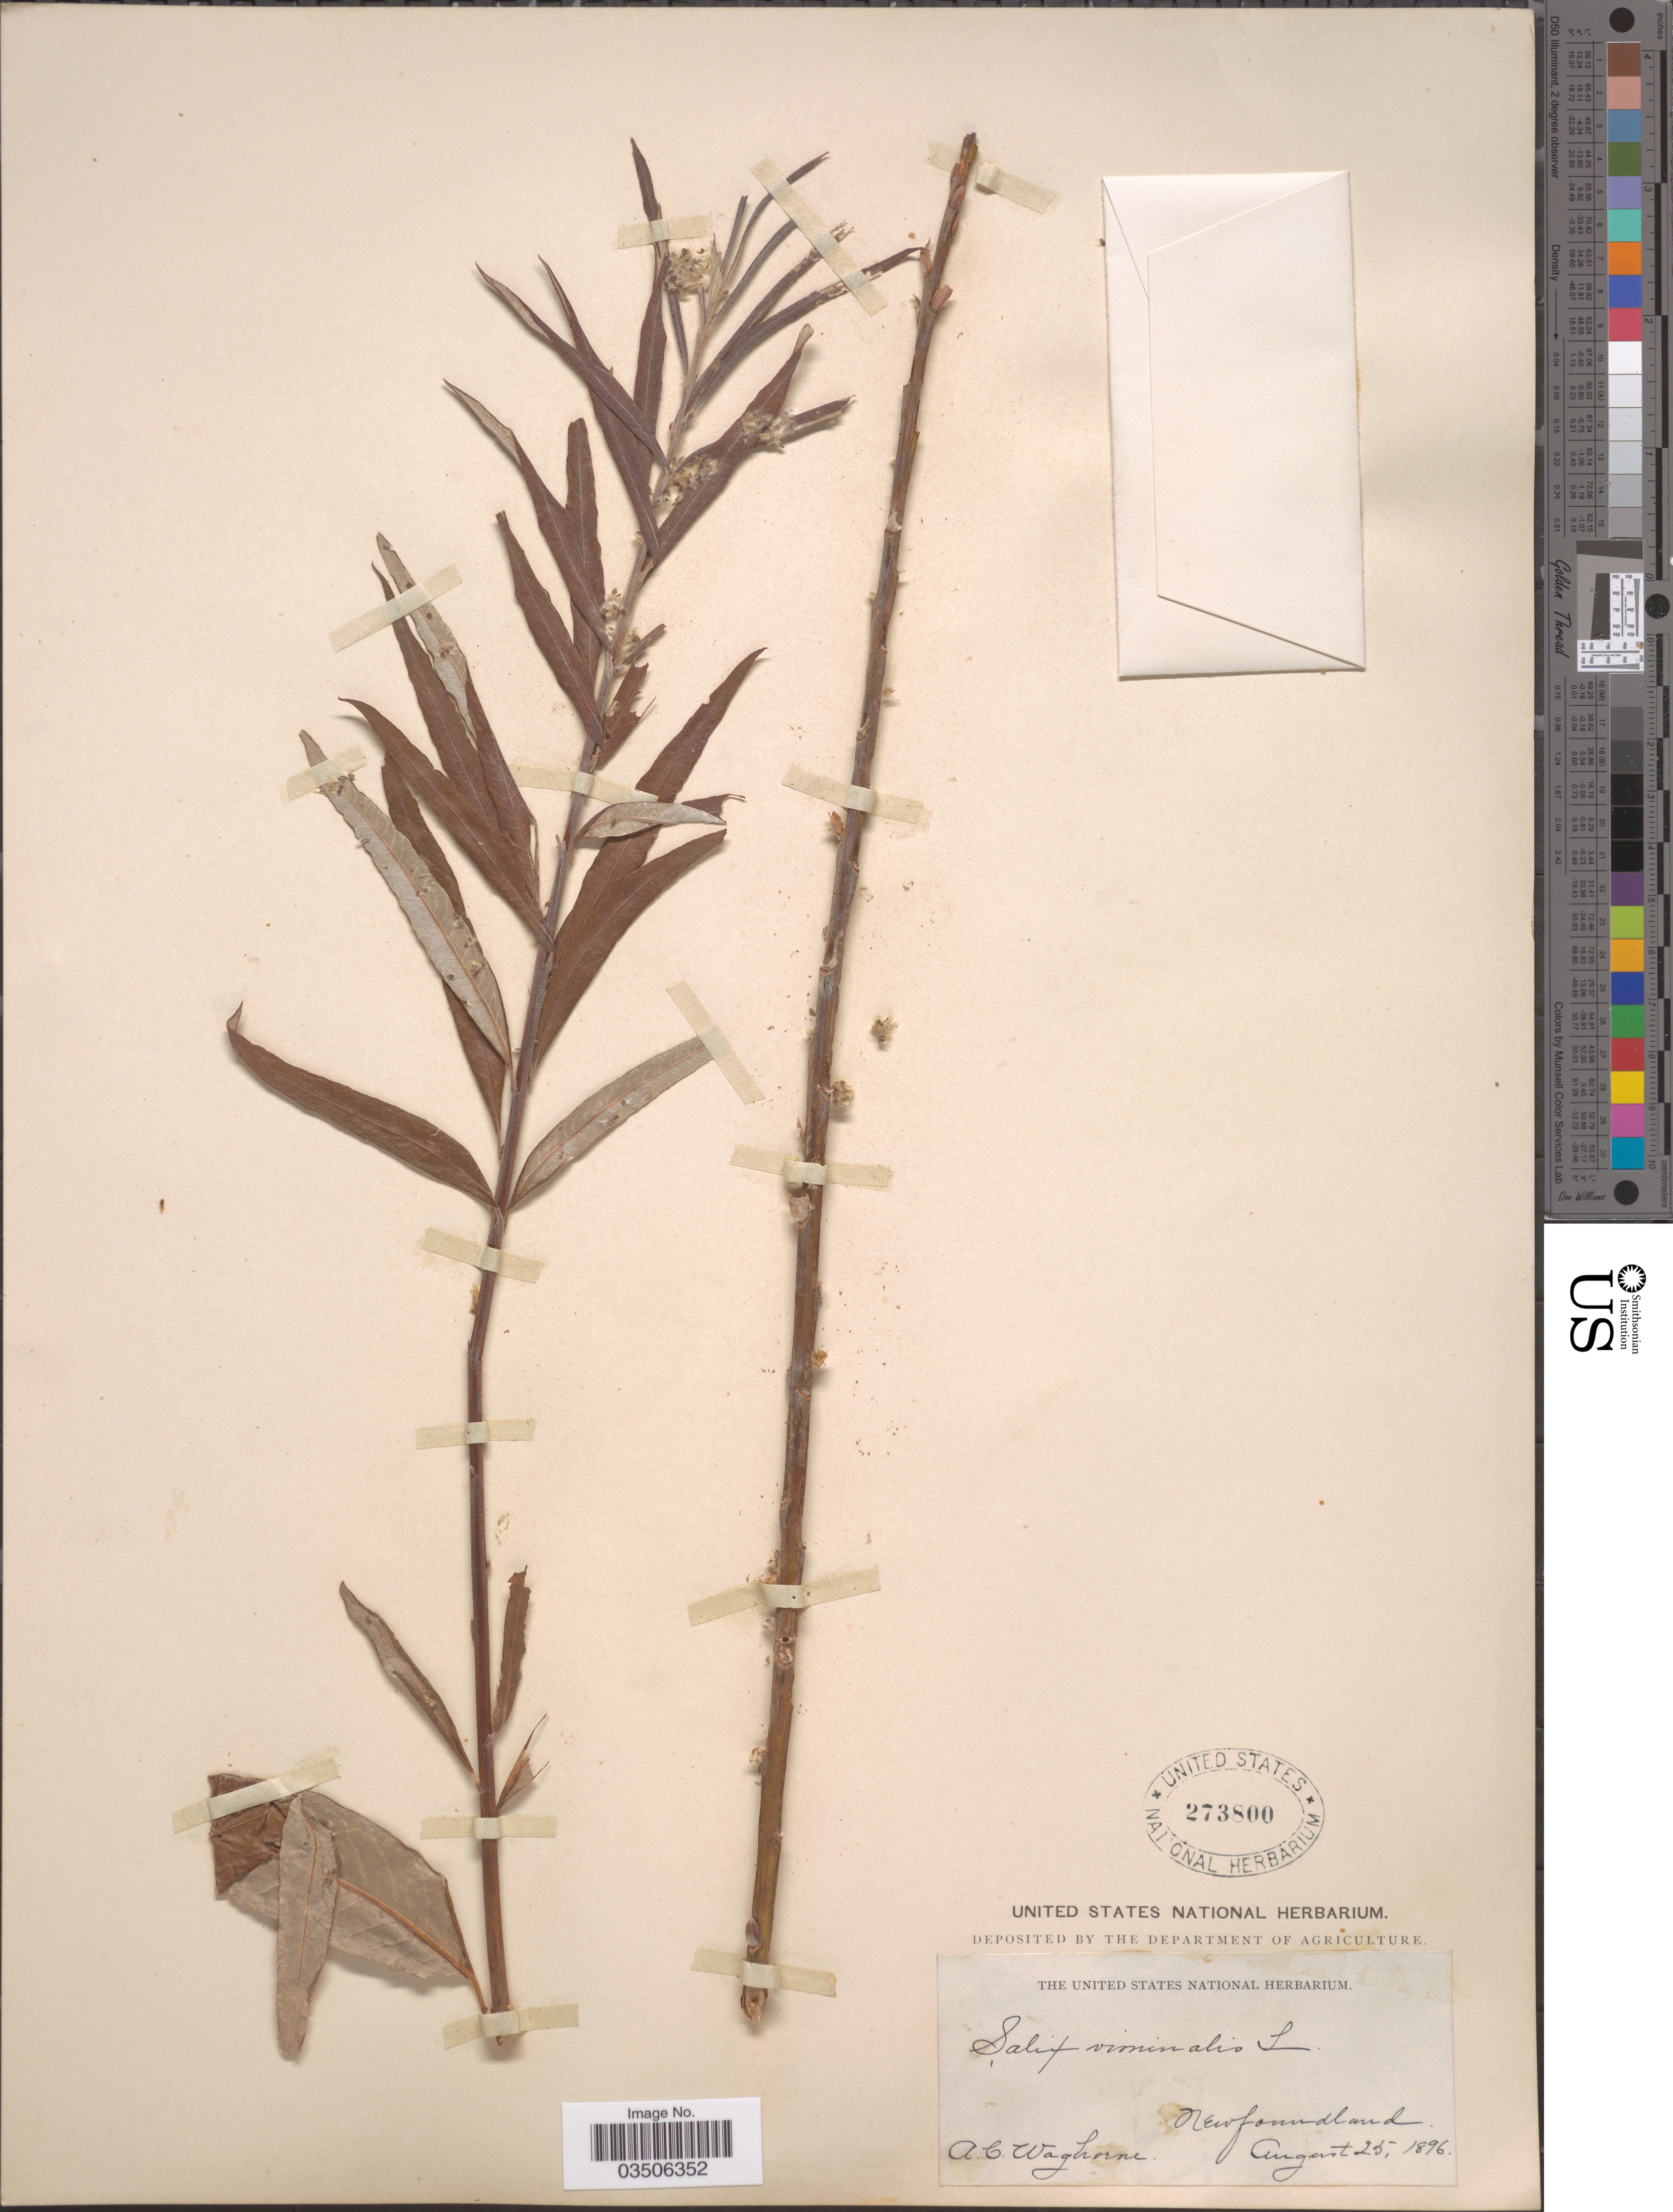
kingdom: Plantae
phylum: Tracheophyta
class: Magnoliopsida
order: Malpighiales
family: Salicaceae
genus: Salix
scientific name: Salix viminalis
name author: L.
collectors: A. Waghorne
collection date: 1896-08-25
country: Canada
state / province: Newfoundland and Labrador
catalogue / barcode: US 273800